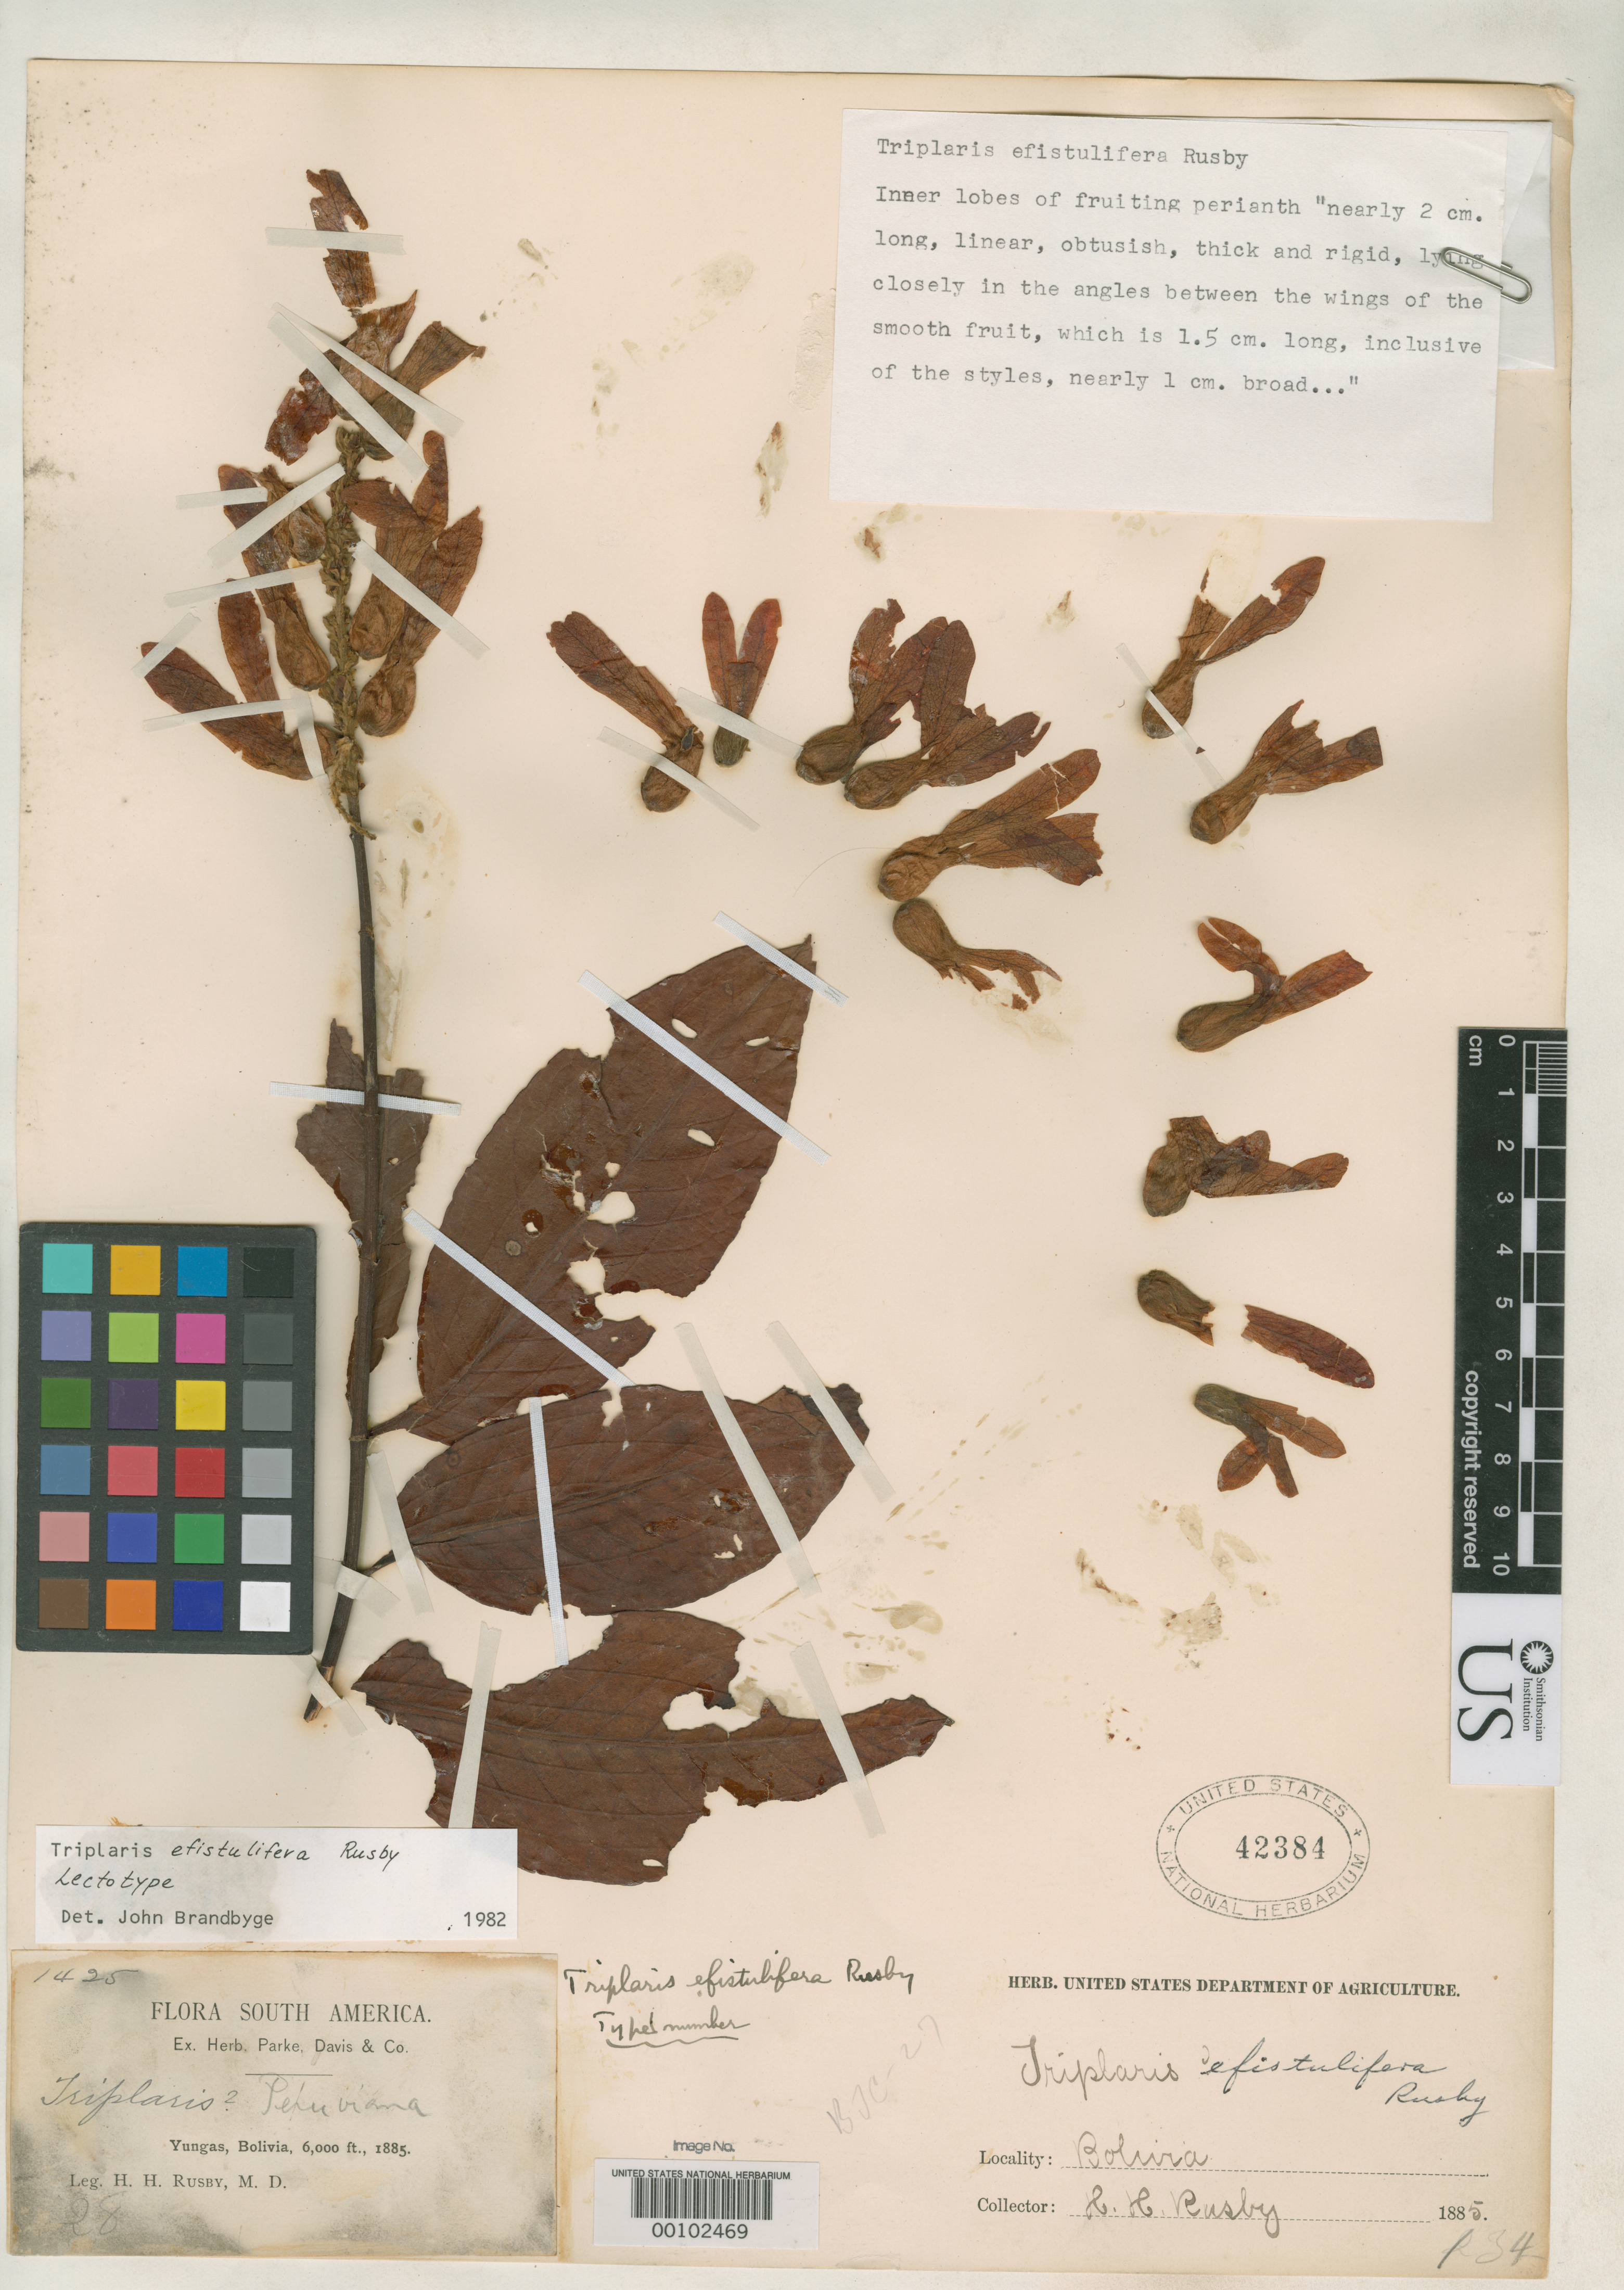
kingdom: Plantae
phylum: Tracheophyta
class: Magnoliopsida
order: Caryophyllales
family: Polygonaceae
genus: Triplaris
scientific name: Triplaris efistulifera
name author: Rusby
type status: Isolectotype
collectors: H. H. Rusby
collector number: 1425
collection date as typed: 1885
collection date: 1885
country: Bolivia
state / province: La Páz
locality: Yungas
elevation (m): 1829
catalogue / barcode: US 42384